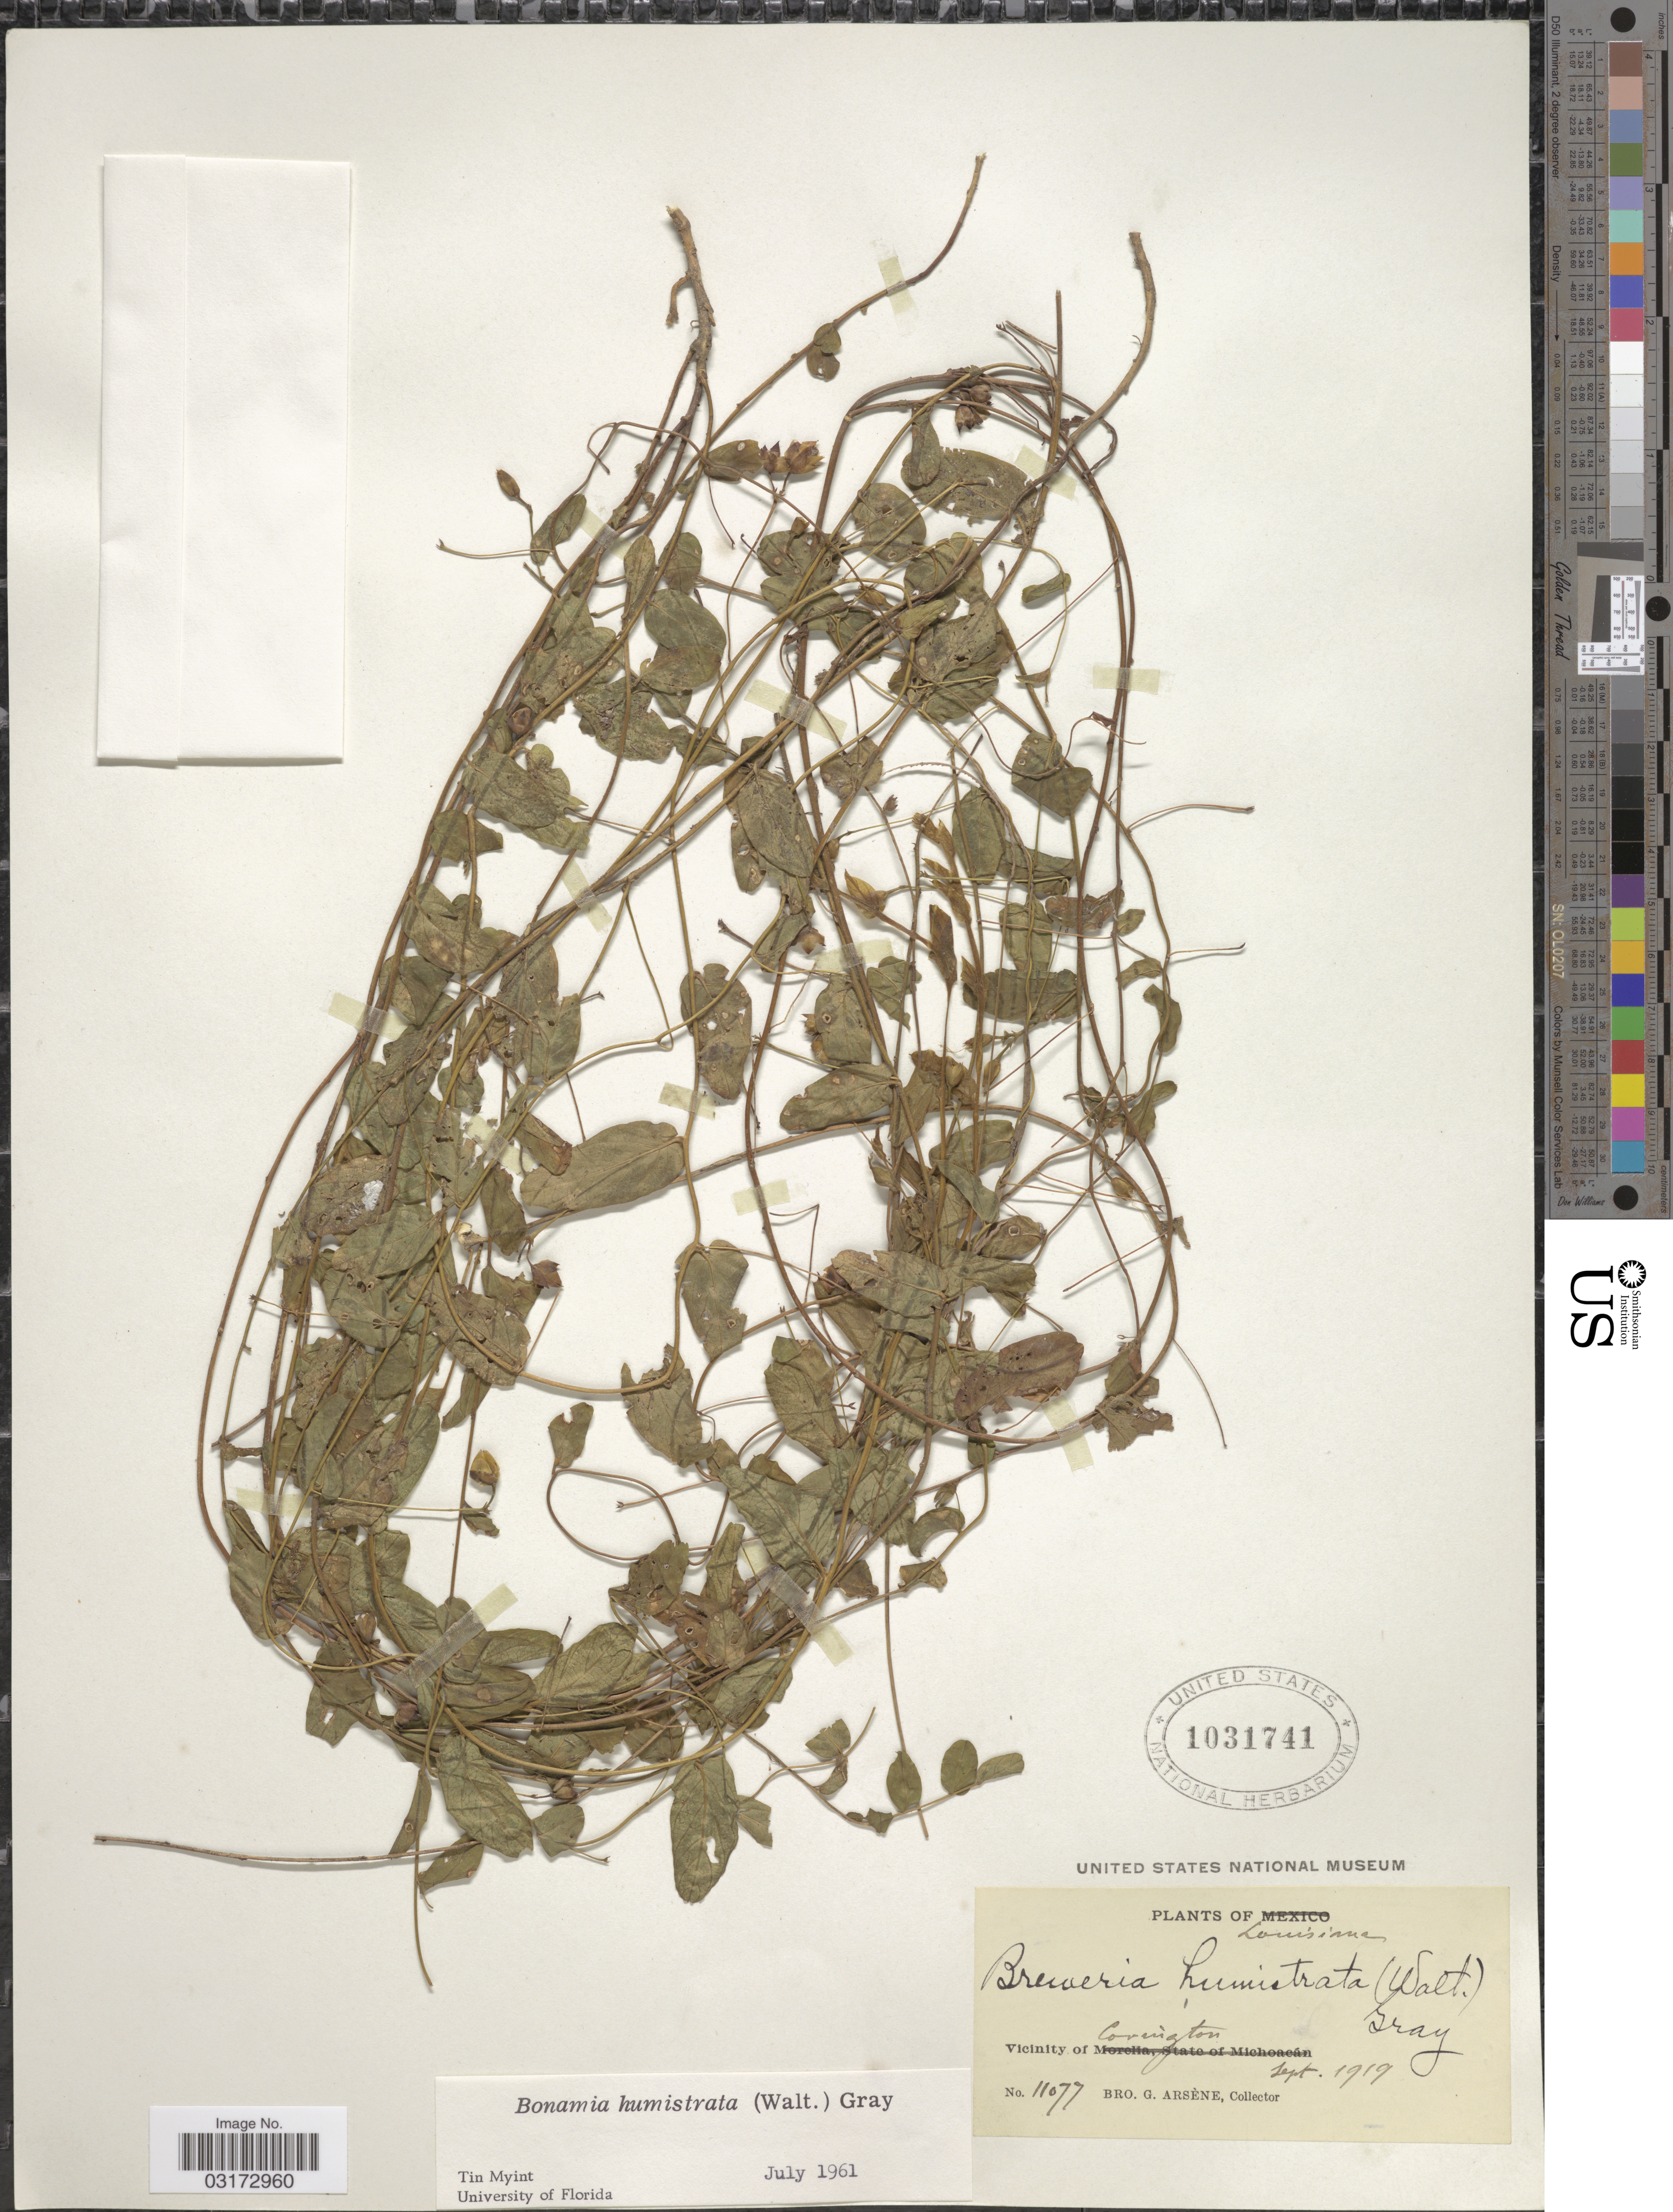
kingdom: Plantae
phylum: Tracheophyta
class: Magnoliopsida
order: Solanales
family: Convolvulaceae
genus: Stylisma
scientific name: Stylisma humistrata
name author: (Walter) Chapm.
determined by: Strong, Mark T., (BOT), Smithsonian Institution - National Museum of Natural History (UNITED STATES)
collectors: Bro. G. Arsène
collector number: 1107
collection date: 1919-09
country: United States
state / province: Louisiana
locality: Vicinity of Covington.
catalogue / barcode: US 1031741